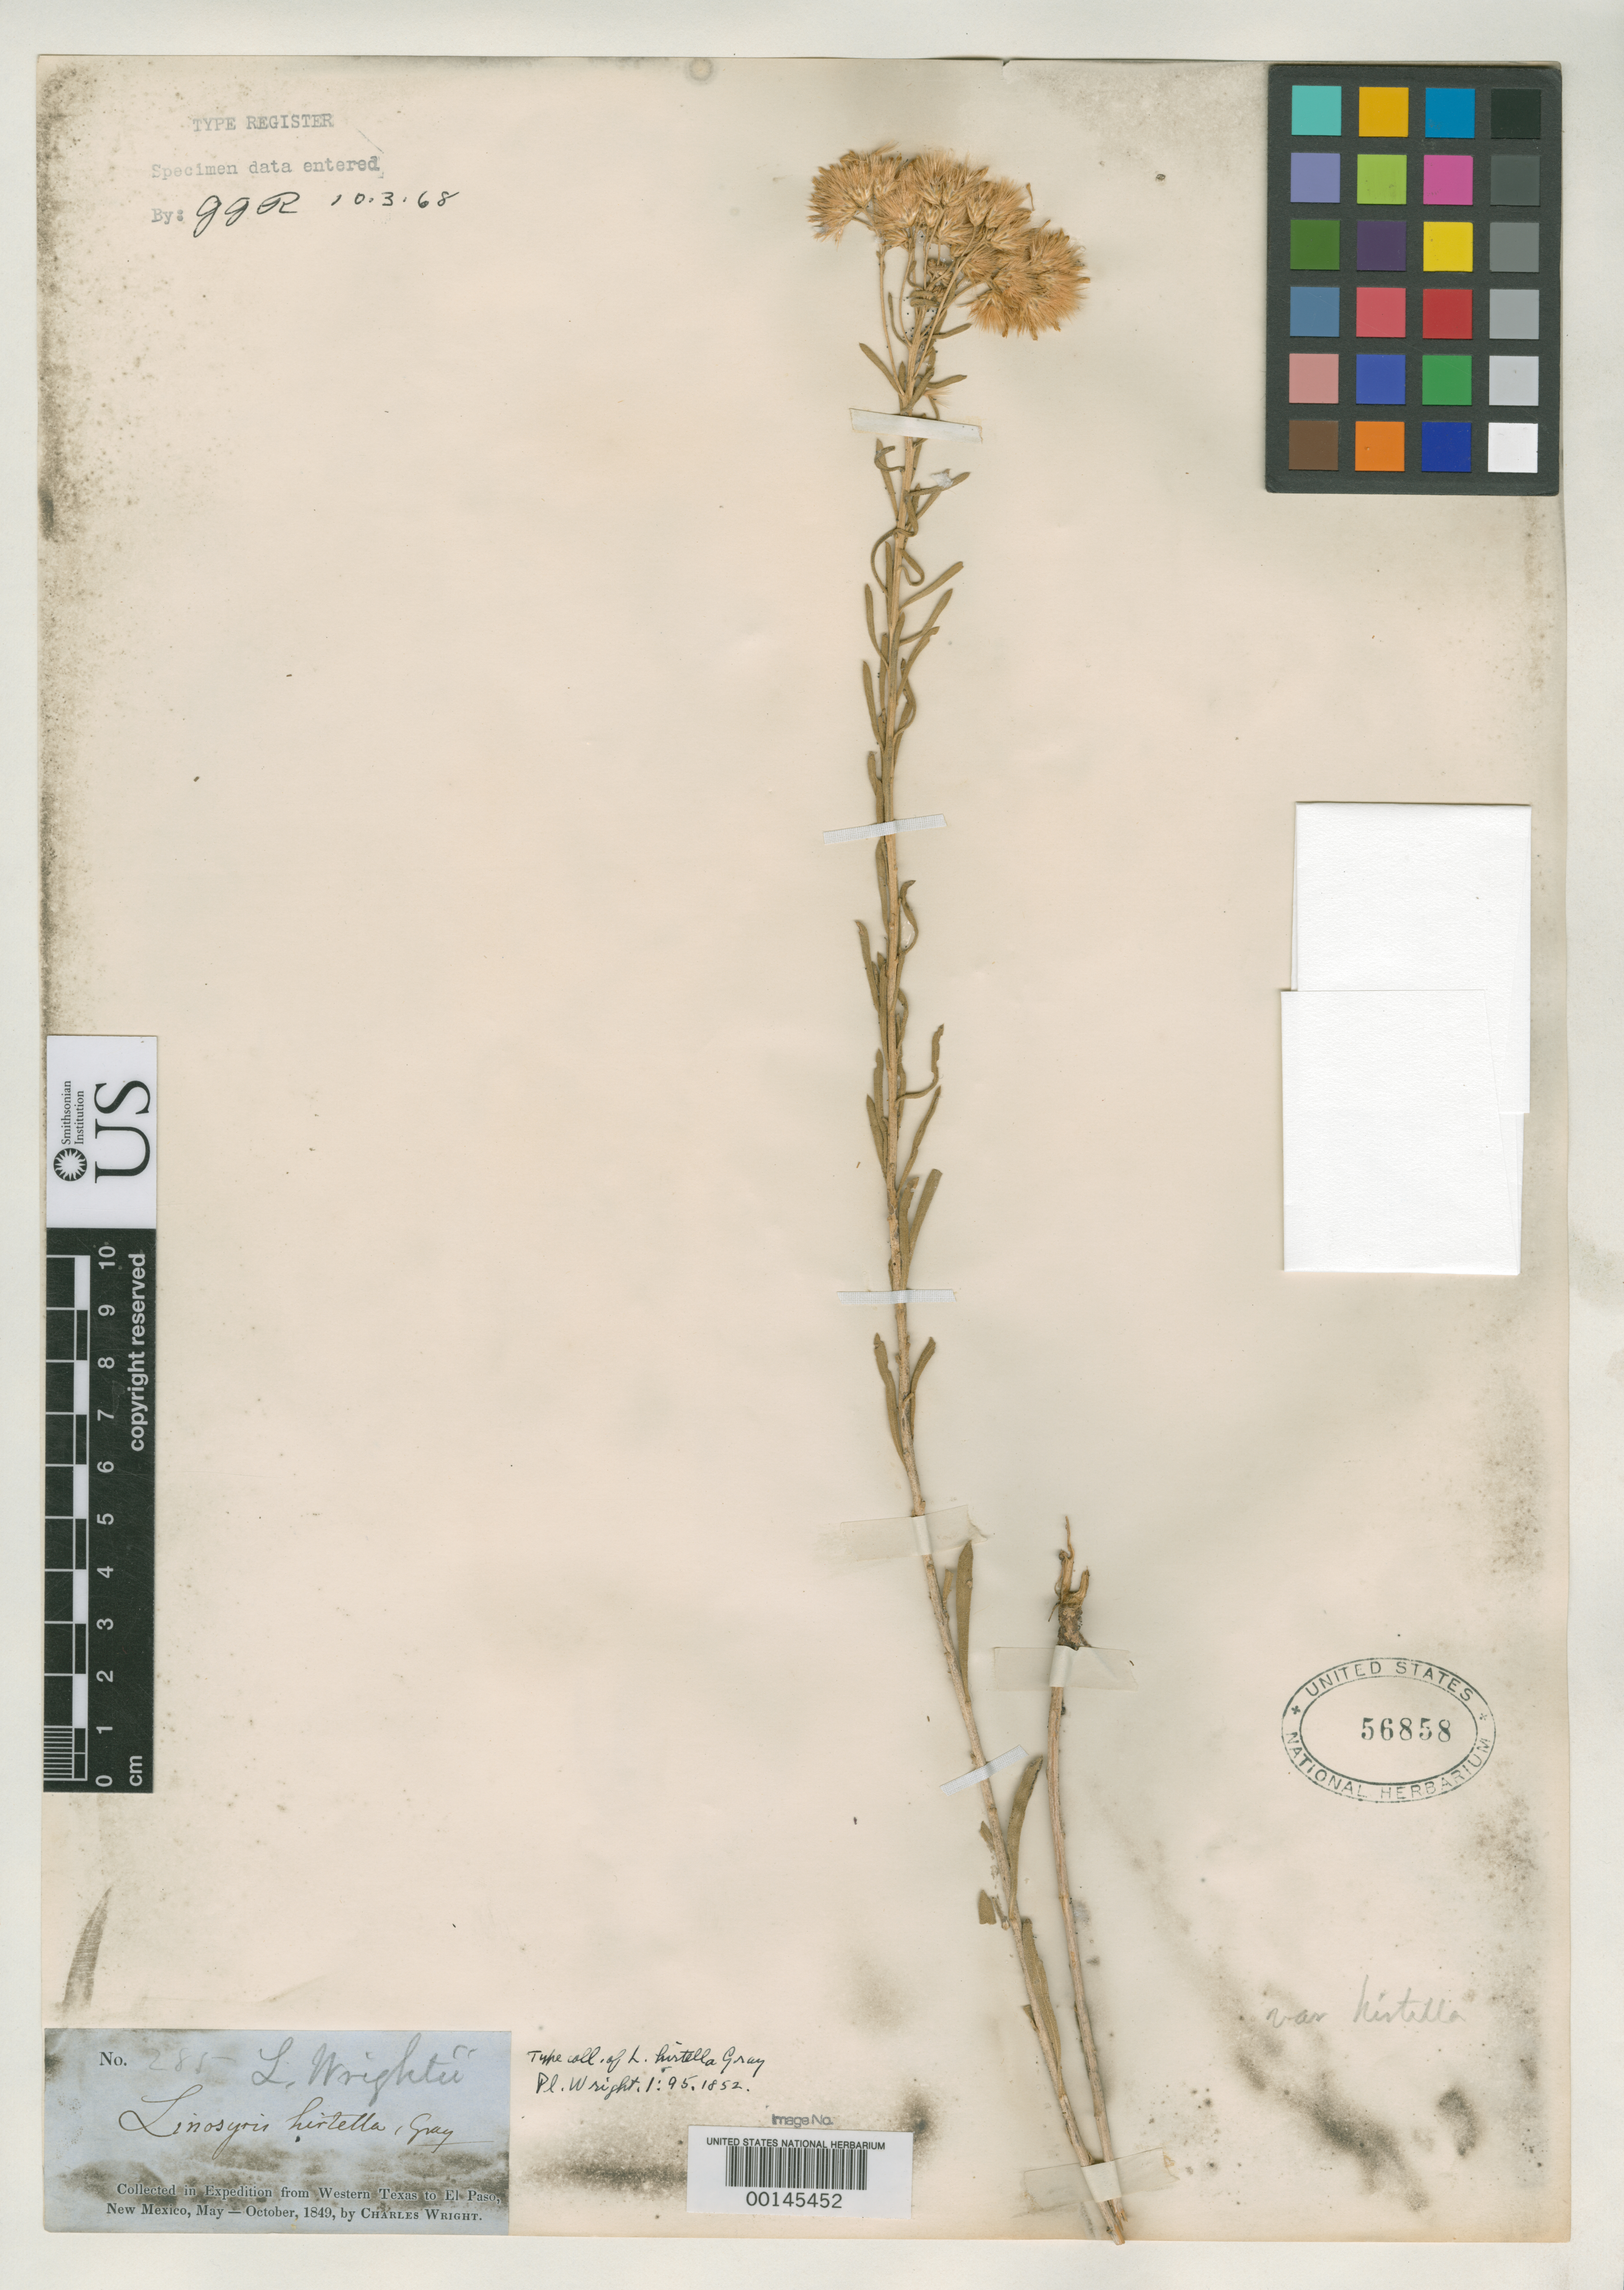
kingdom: Plantae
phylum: Tracheophyta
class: Magnoliopsida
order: Asterales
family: Asteraceae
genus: Linosyris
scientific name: Linosyris hirtella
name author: A. Gray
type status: Type Collection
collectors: C. Wright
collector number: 285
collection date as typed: May 1849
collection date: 1849-05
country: United States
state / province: Texas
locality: Western Texas to El Paso, New Mexico.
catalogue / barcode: US 56858